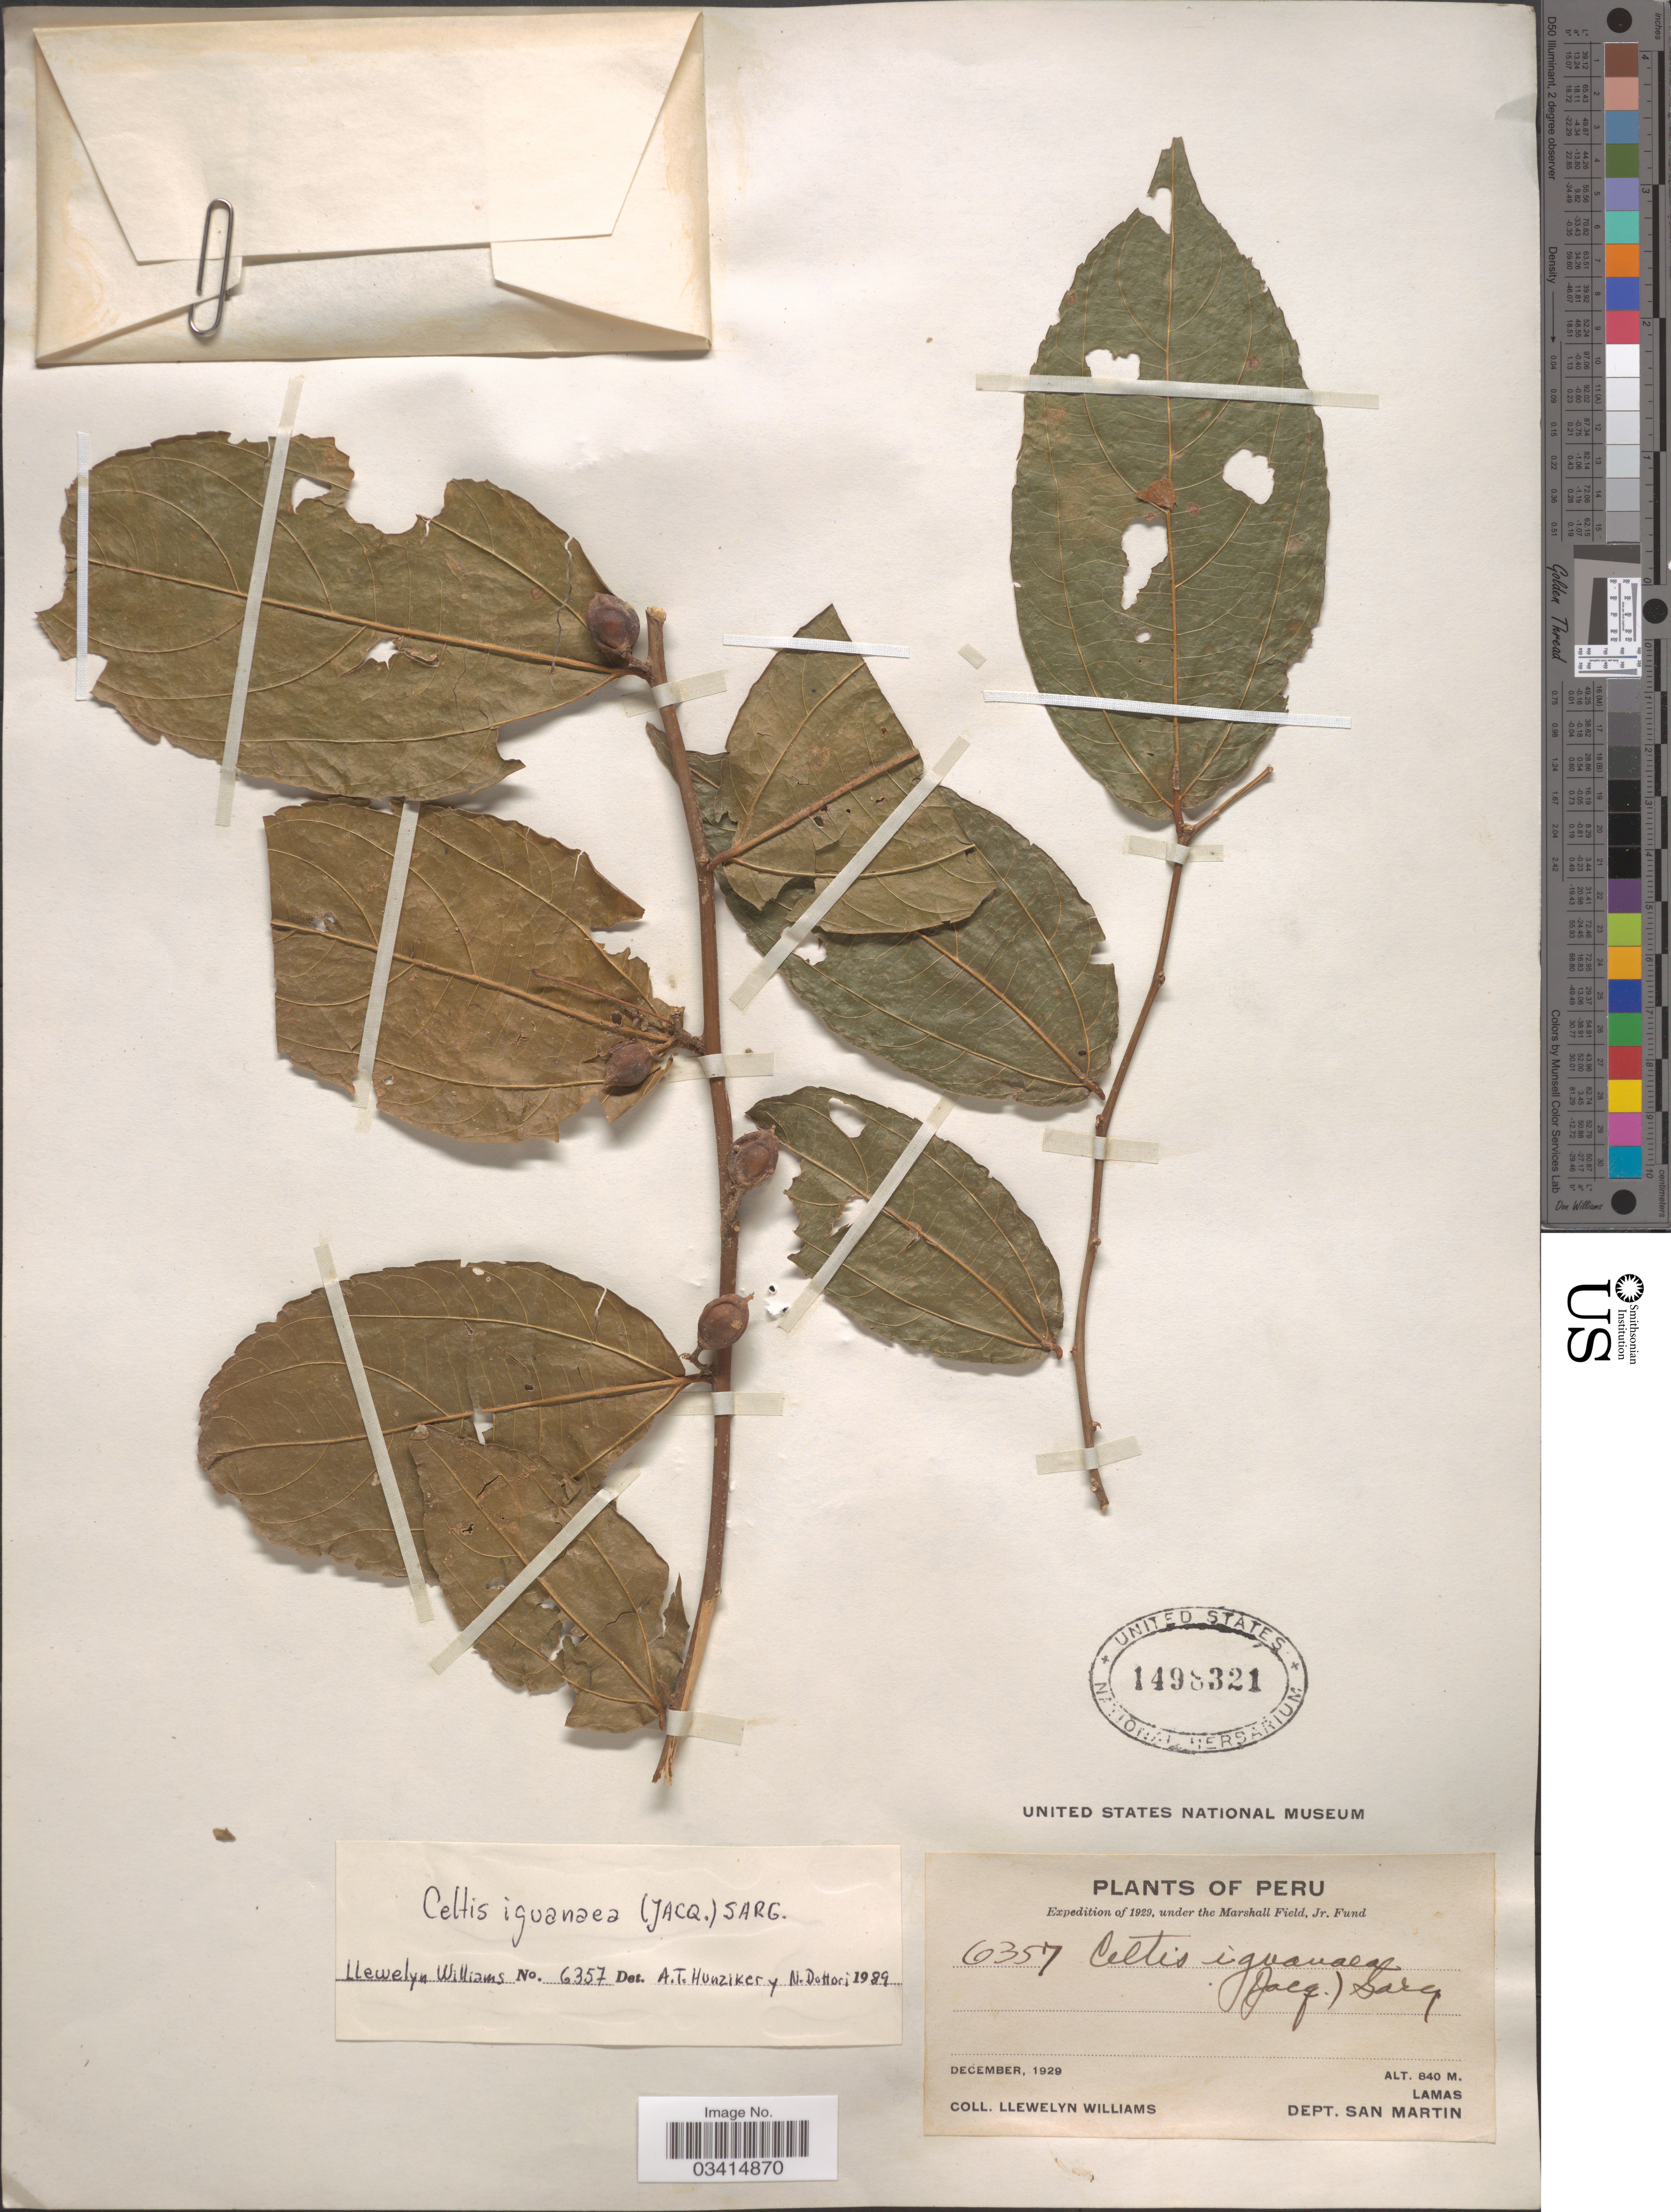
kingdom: Plantae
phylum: Tracheophyta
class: Magnoliopsida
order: Rosales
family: Cannabaceae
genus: Celtis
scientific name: Celtis iguanaea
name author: (Jacq.) Sarg.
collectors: Ll. Williams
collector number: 6357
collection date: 1929-12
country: Peru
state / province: San Martín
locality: Lamas. Dept. San Martin.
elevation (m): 840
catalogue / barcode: US 1498321